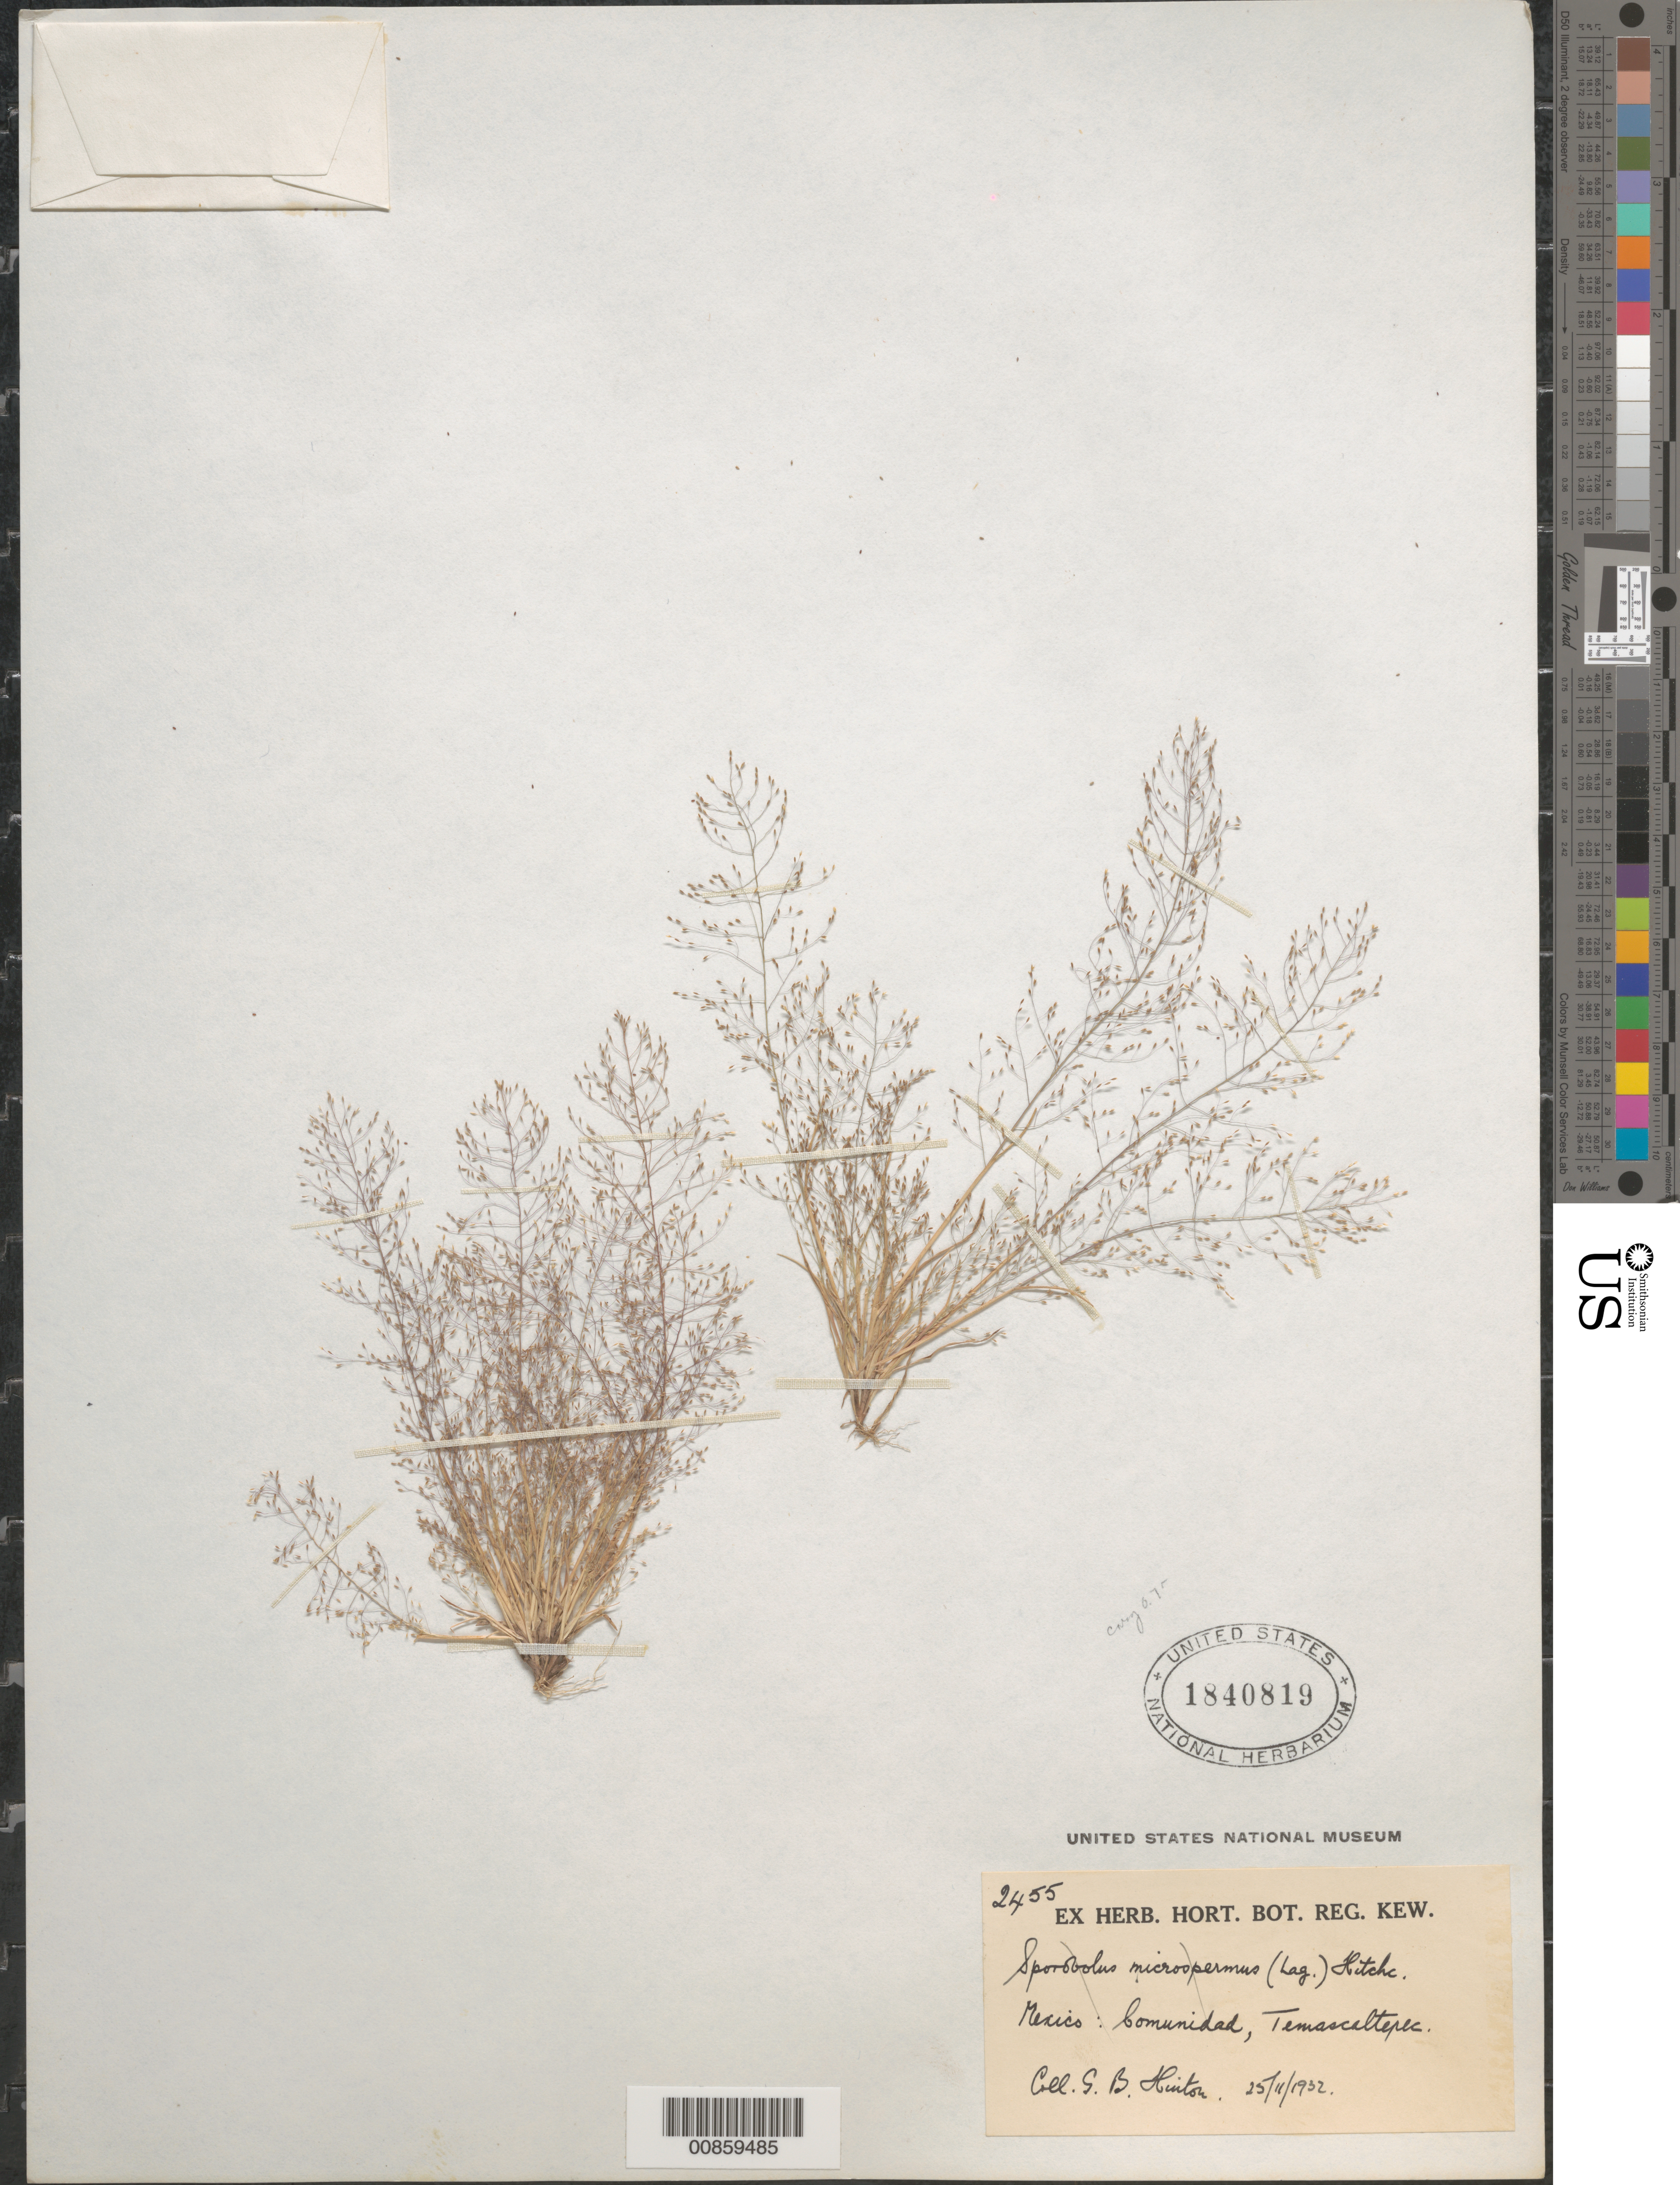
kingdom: Plantae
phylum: Tracheophyta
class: Liliopsida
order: Poales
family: Poaceae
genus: Muhlenbergia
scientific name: Muhlenbergia minutissima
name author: (Steud.) Swallen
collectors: G. B. Hinton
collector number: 2455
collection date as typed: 25 Nov 1932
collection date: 1932-11-25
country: Mexico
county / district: Temascaltepec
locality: Comunidad, Temascaletepec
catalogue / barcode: US 1840819